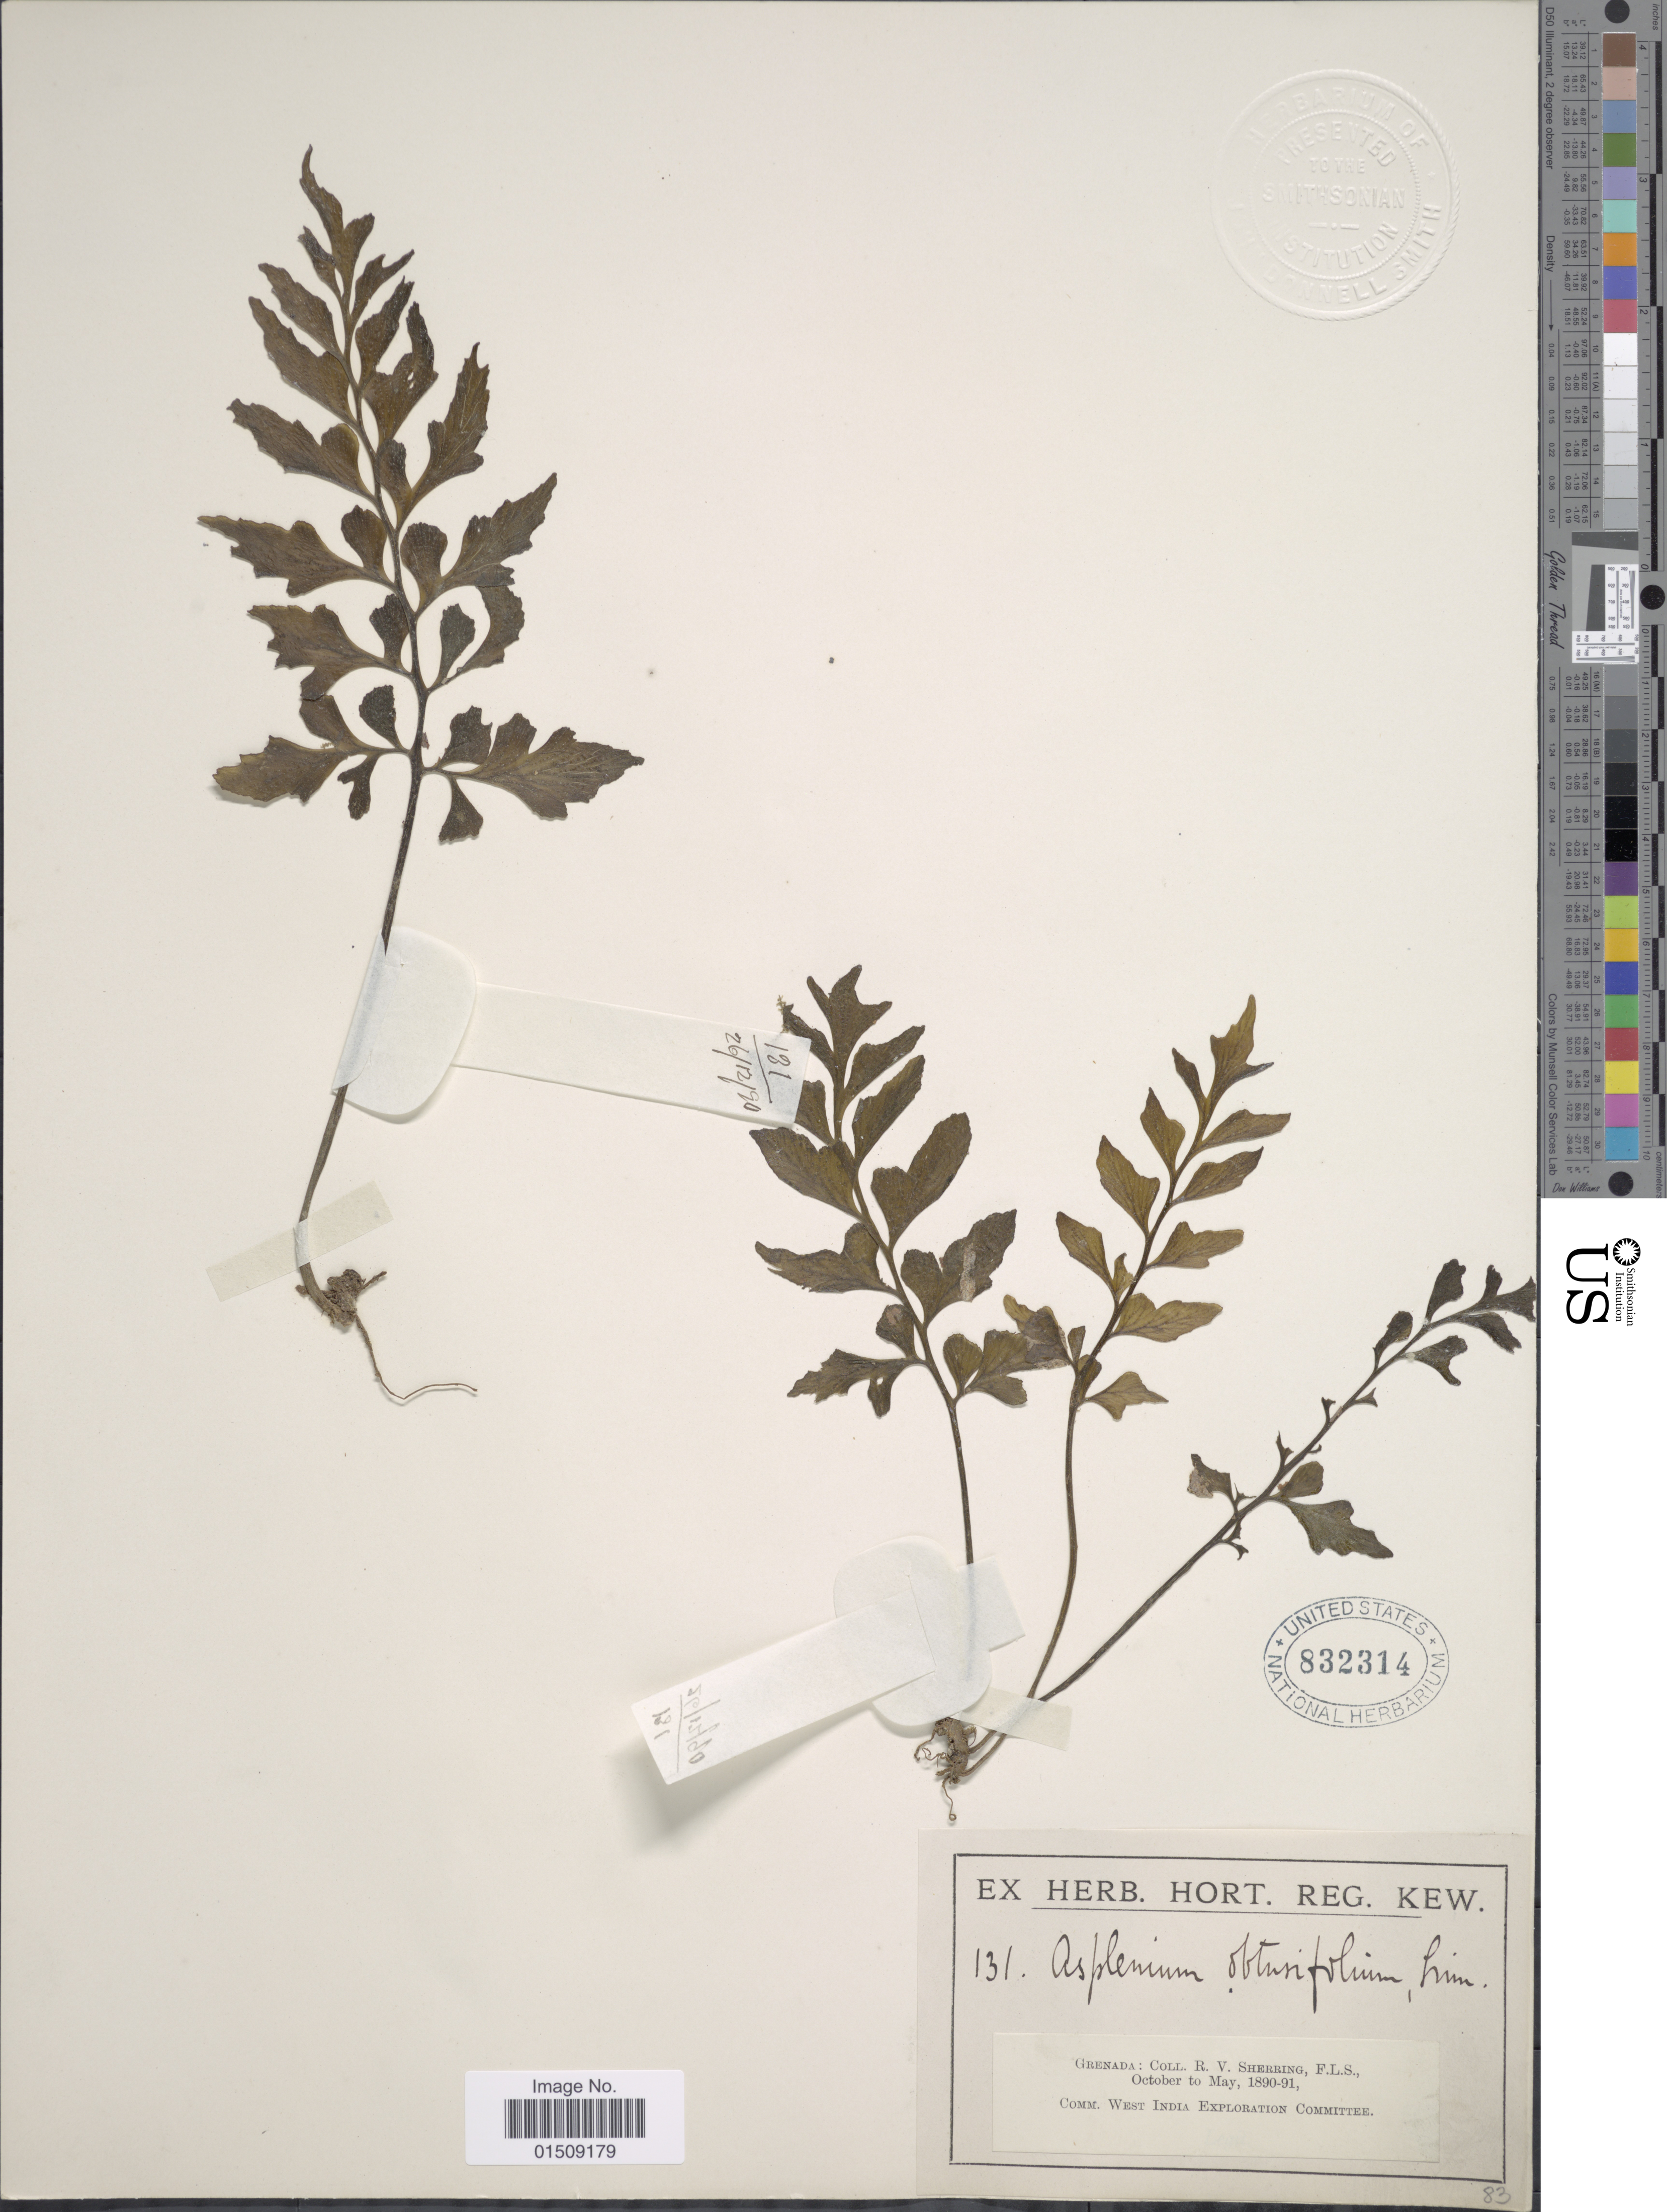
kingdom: Plantae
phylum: Tracheophyta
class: Polypodiopsida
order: Polypodiales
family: Aspleniaceae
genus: Asplenium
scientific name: Asplenium obtusifolium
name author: L.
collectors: R. Sherring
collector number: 131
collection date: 1890-10/1891-05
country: Grenada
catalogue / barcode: US 832314